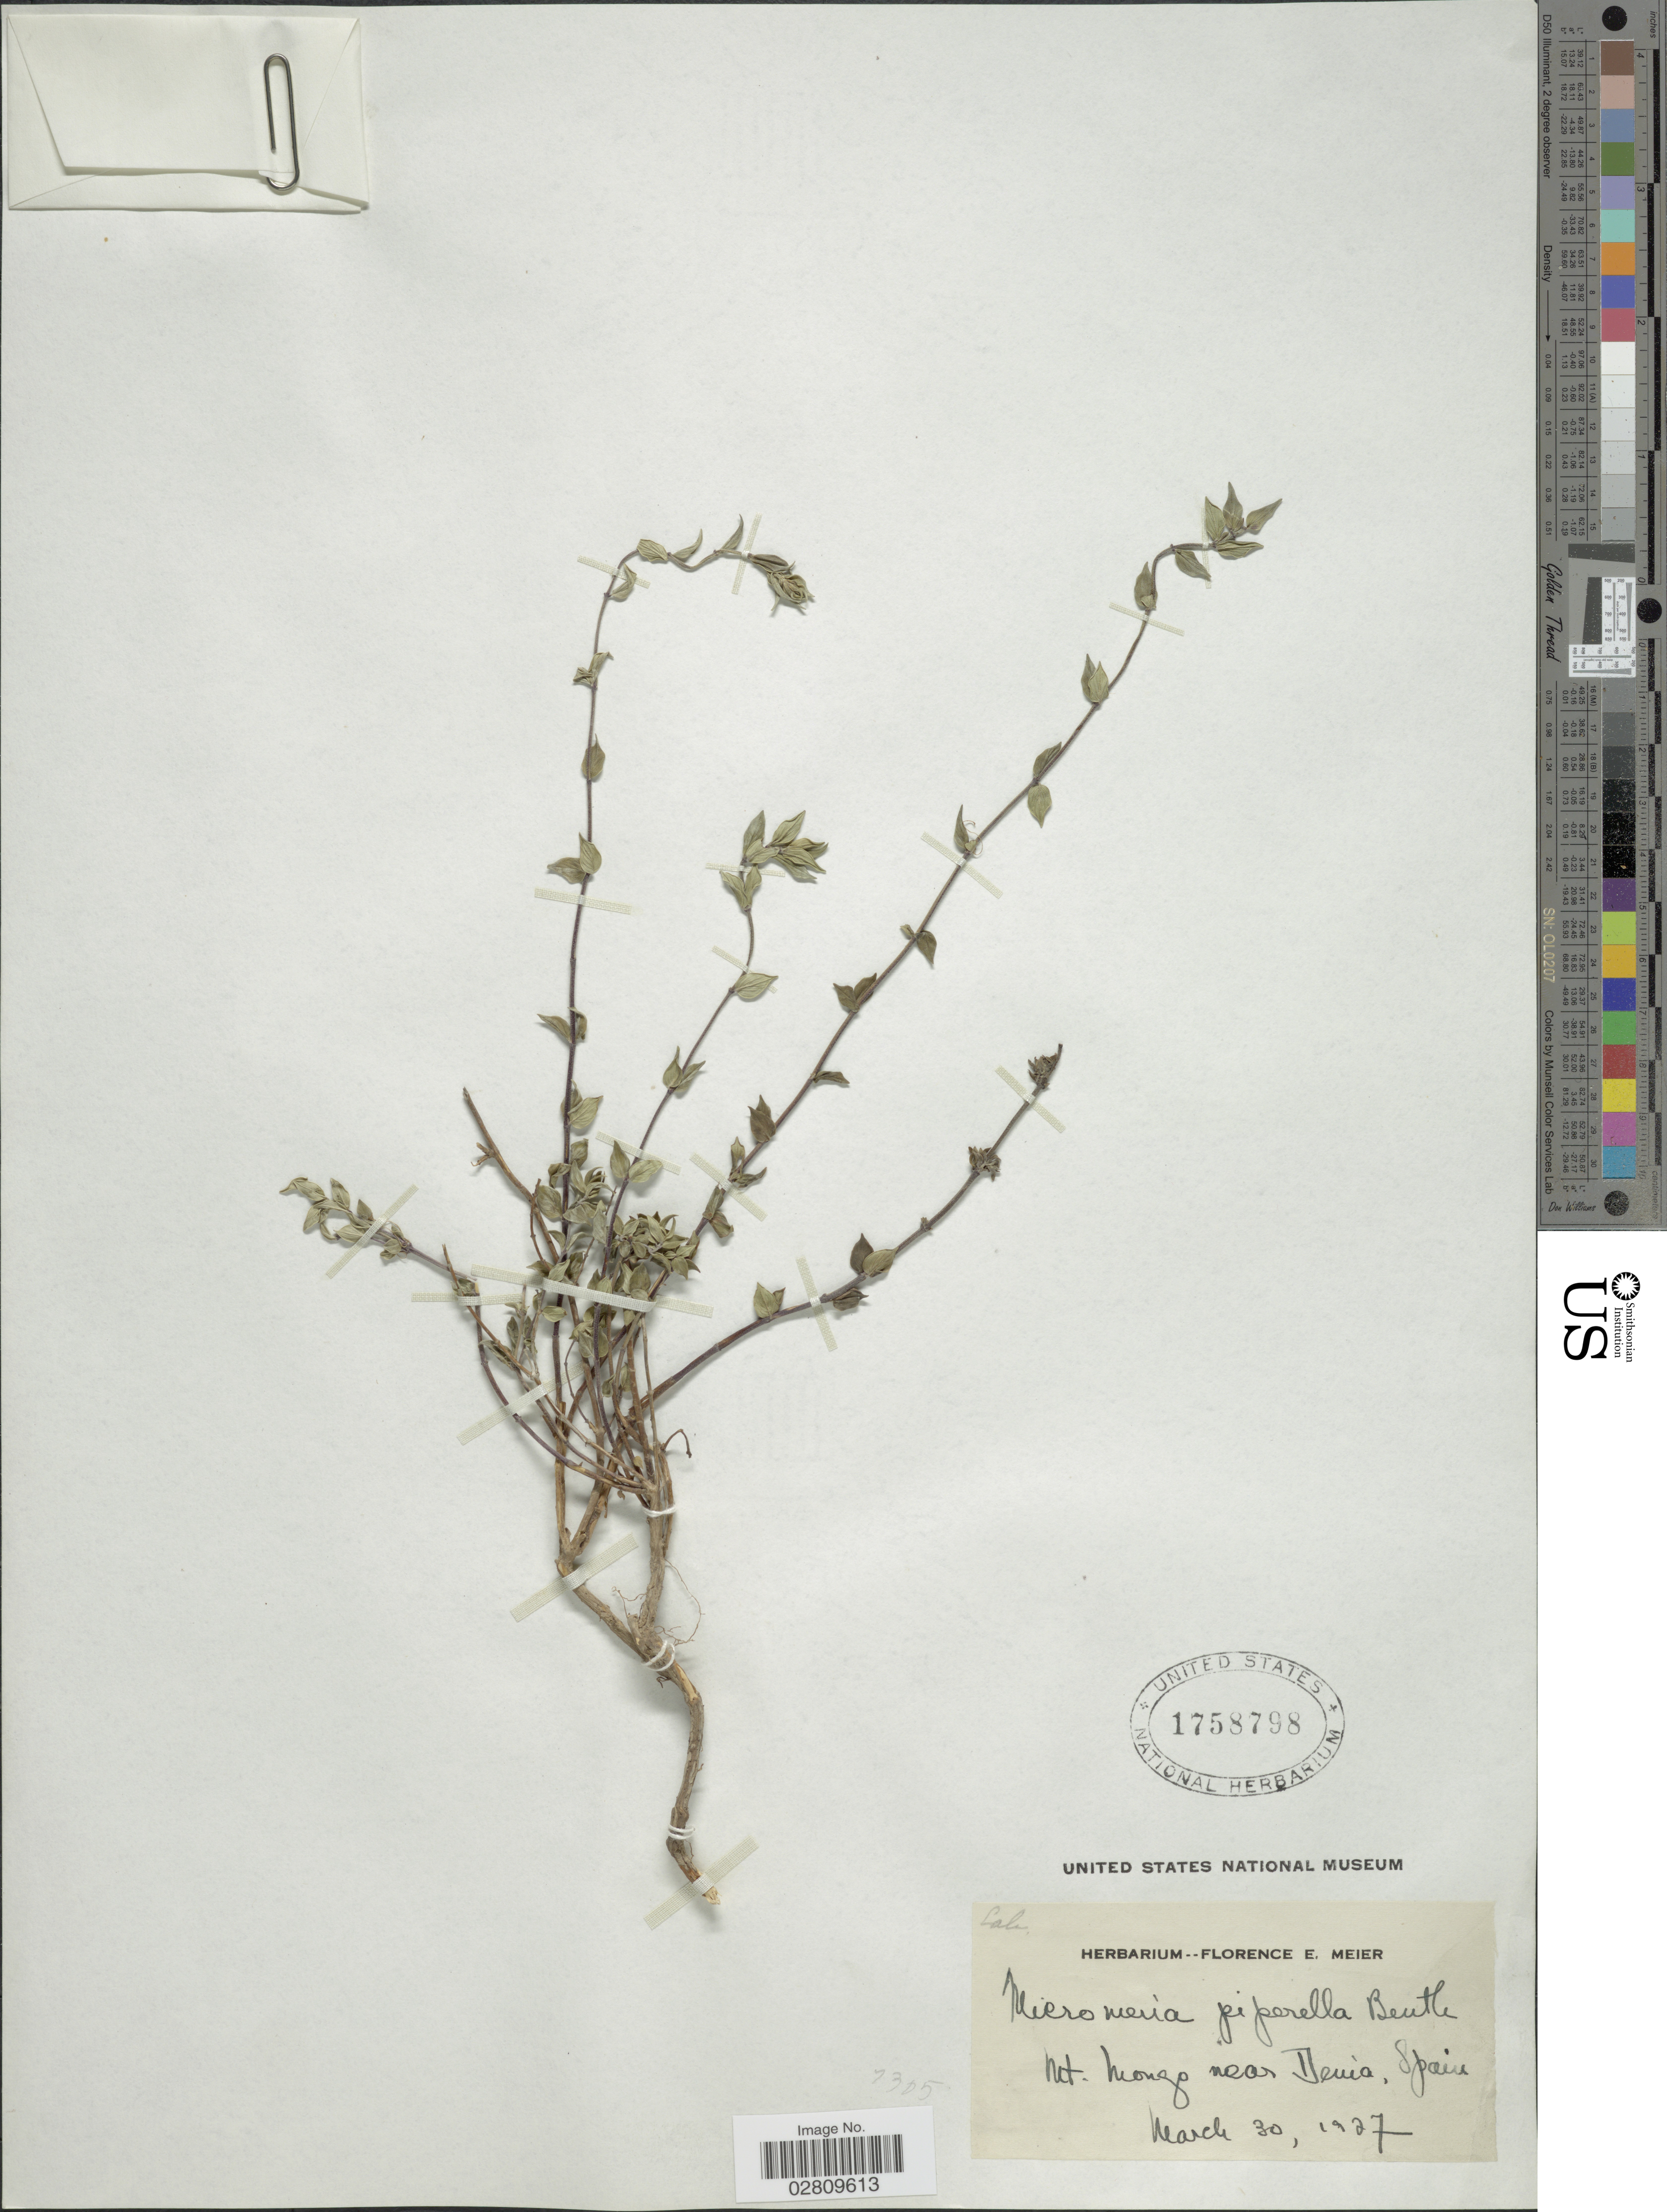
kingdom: Plantae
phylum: Tracheophyta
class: Magnoliopsida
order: Lamiales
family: Lamiaceae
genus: Micromeria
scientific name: Micromeria piperella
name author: Pančić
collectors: ex herb. Florence E. Meier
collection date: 1927-03-30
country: Spain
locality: Mt. Mongo near Denia.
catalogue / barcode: US 1758798